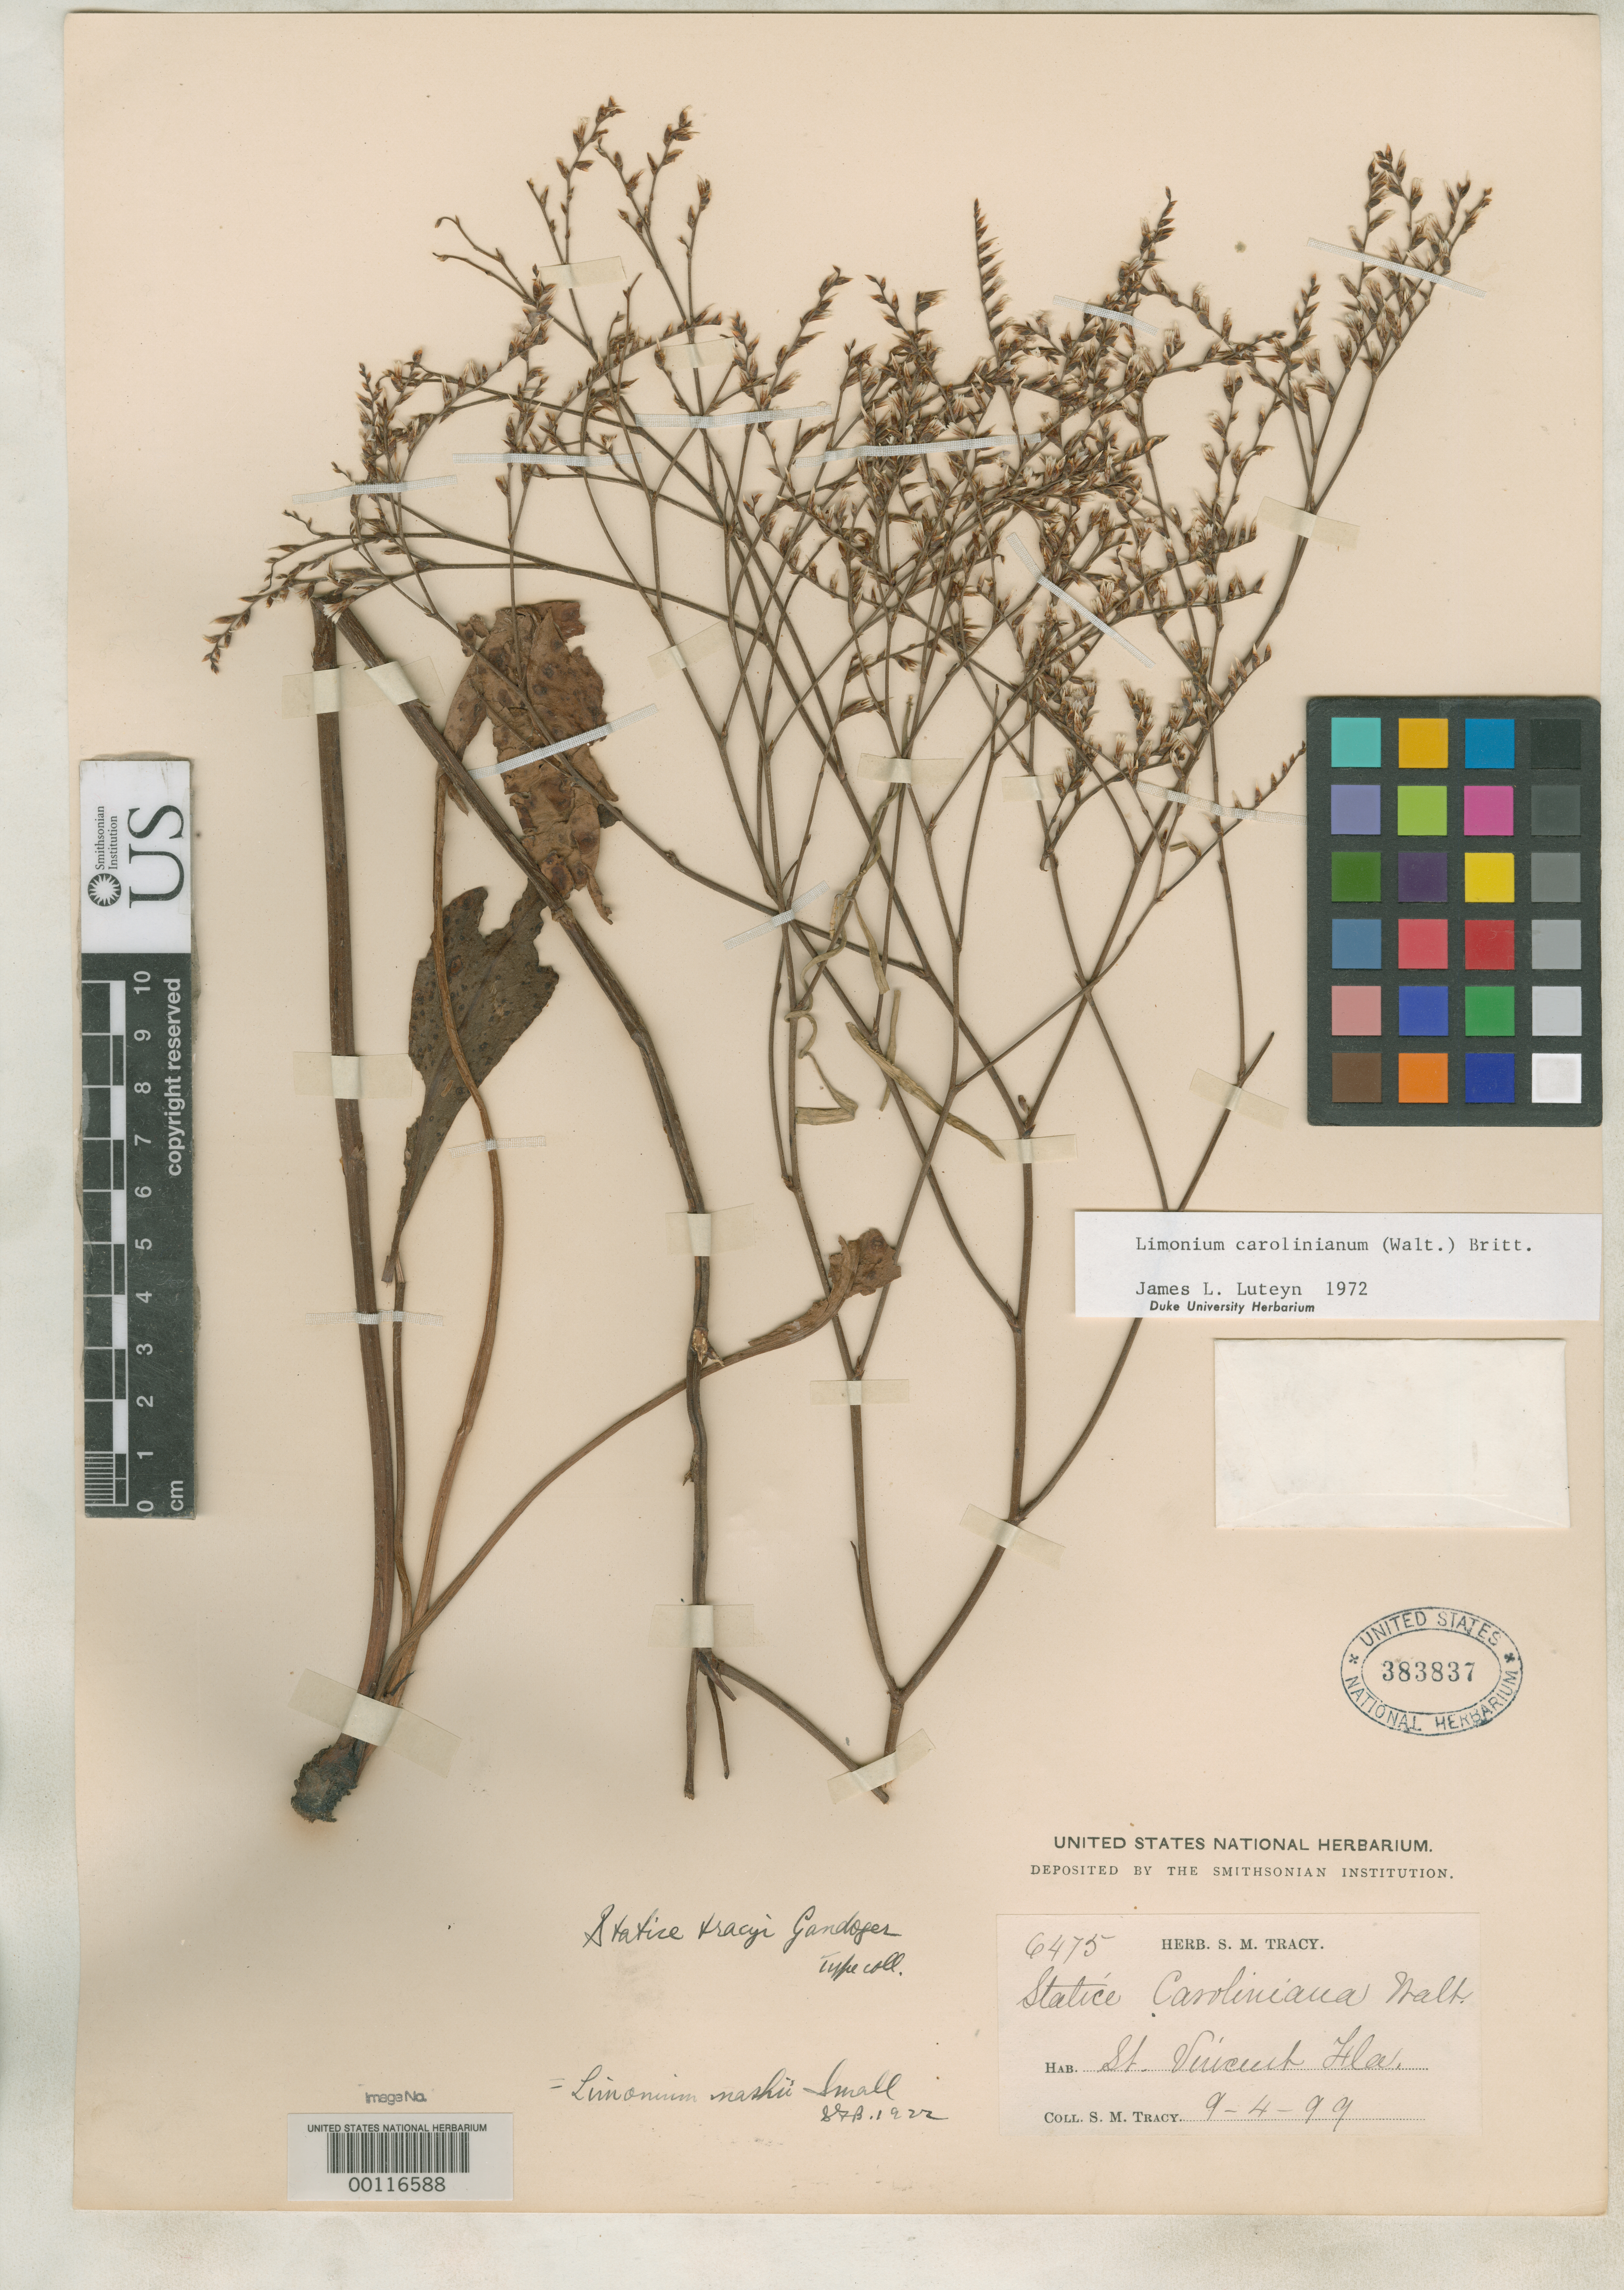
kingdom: Plantae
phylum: Tracheophyta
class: Magnoliopsida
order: Caryophyllales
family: Plumbaginaceae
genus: Statice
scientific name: Statice tracyi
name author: Gand.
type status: Isosyntype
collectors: S. M. Tracy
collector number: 6475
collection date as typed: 04 Aug 1899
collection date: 1899-08-04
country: United States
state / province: Florida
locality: St. Vincent.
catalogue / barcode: US 383837